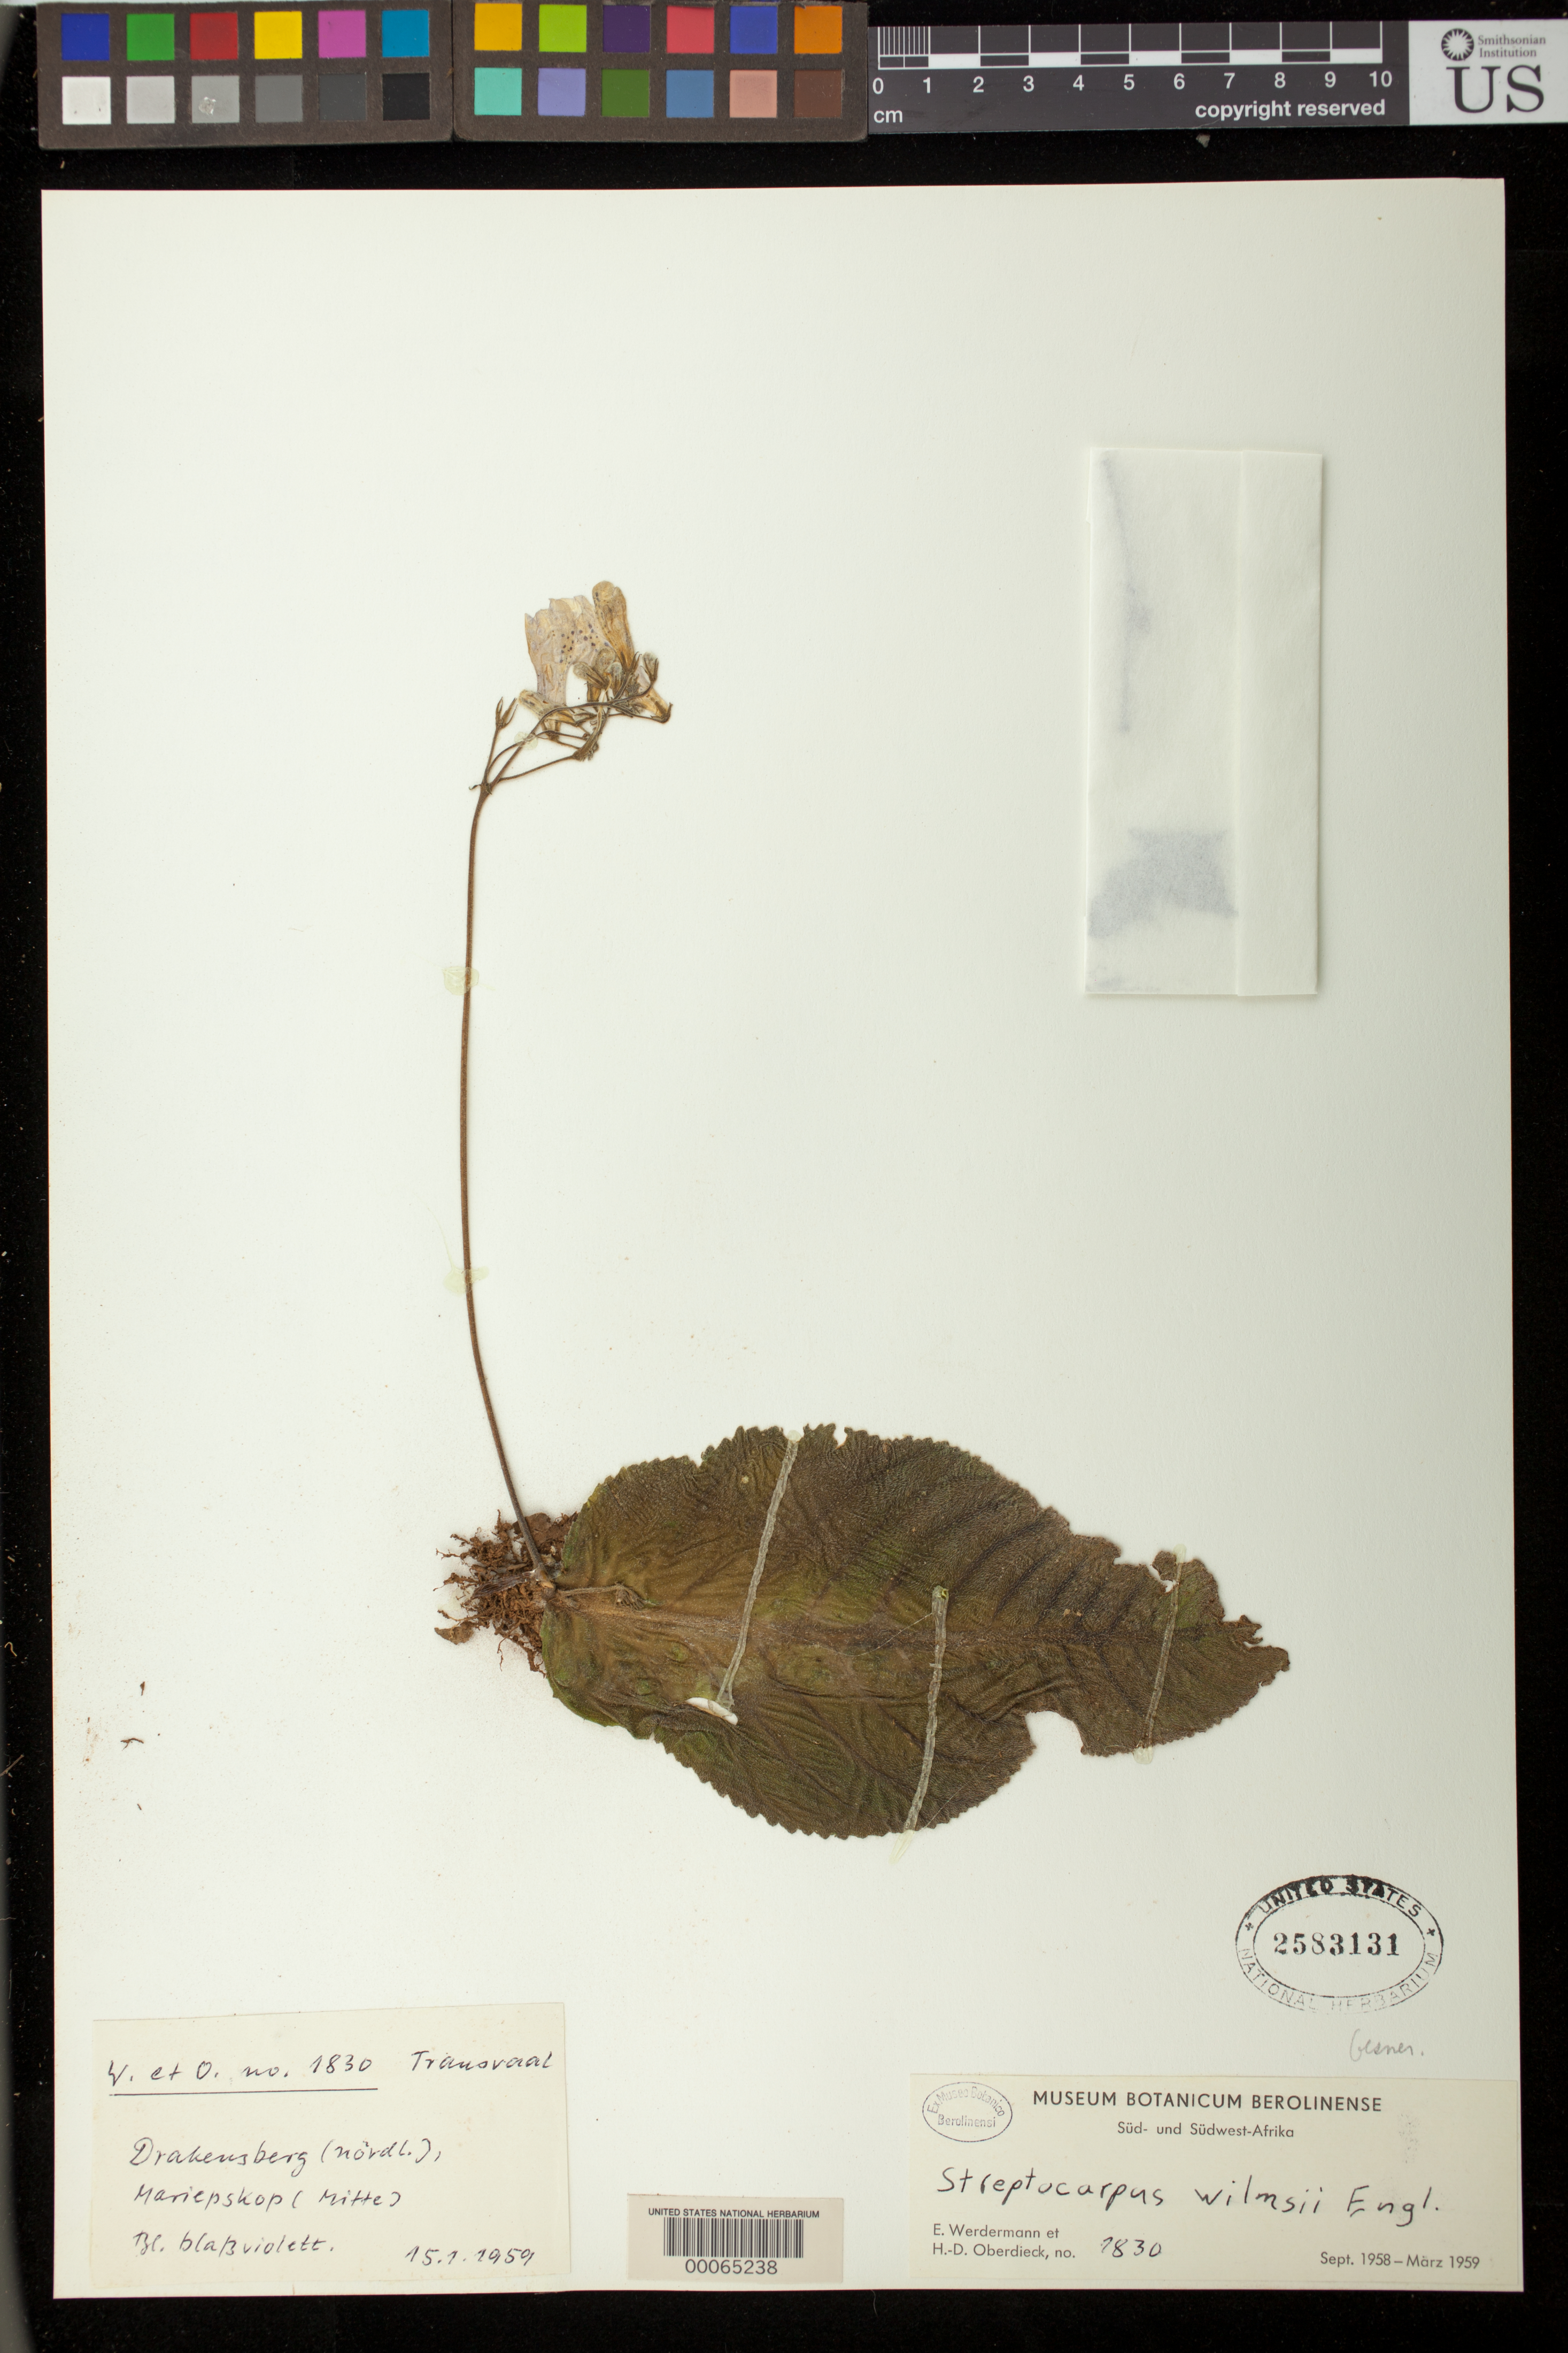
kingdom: Plantae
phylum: Tracheophyta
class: Magnoliopsida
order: Lamiales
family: Gesneriaceae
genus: Streptocarpus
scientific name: Streptocarpus wilmsii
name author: Engl.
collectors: E. Werdermann & H. Oberdieck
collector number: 1830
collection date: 1959-01-15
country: South Africa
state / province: KwaZulu-Natal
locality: Drakensberg (nordl.)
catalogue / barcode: US 2583131